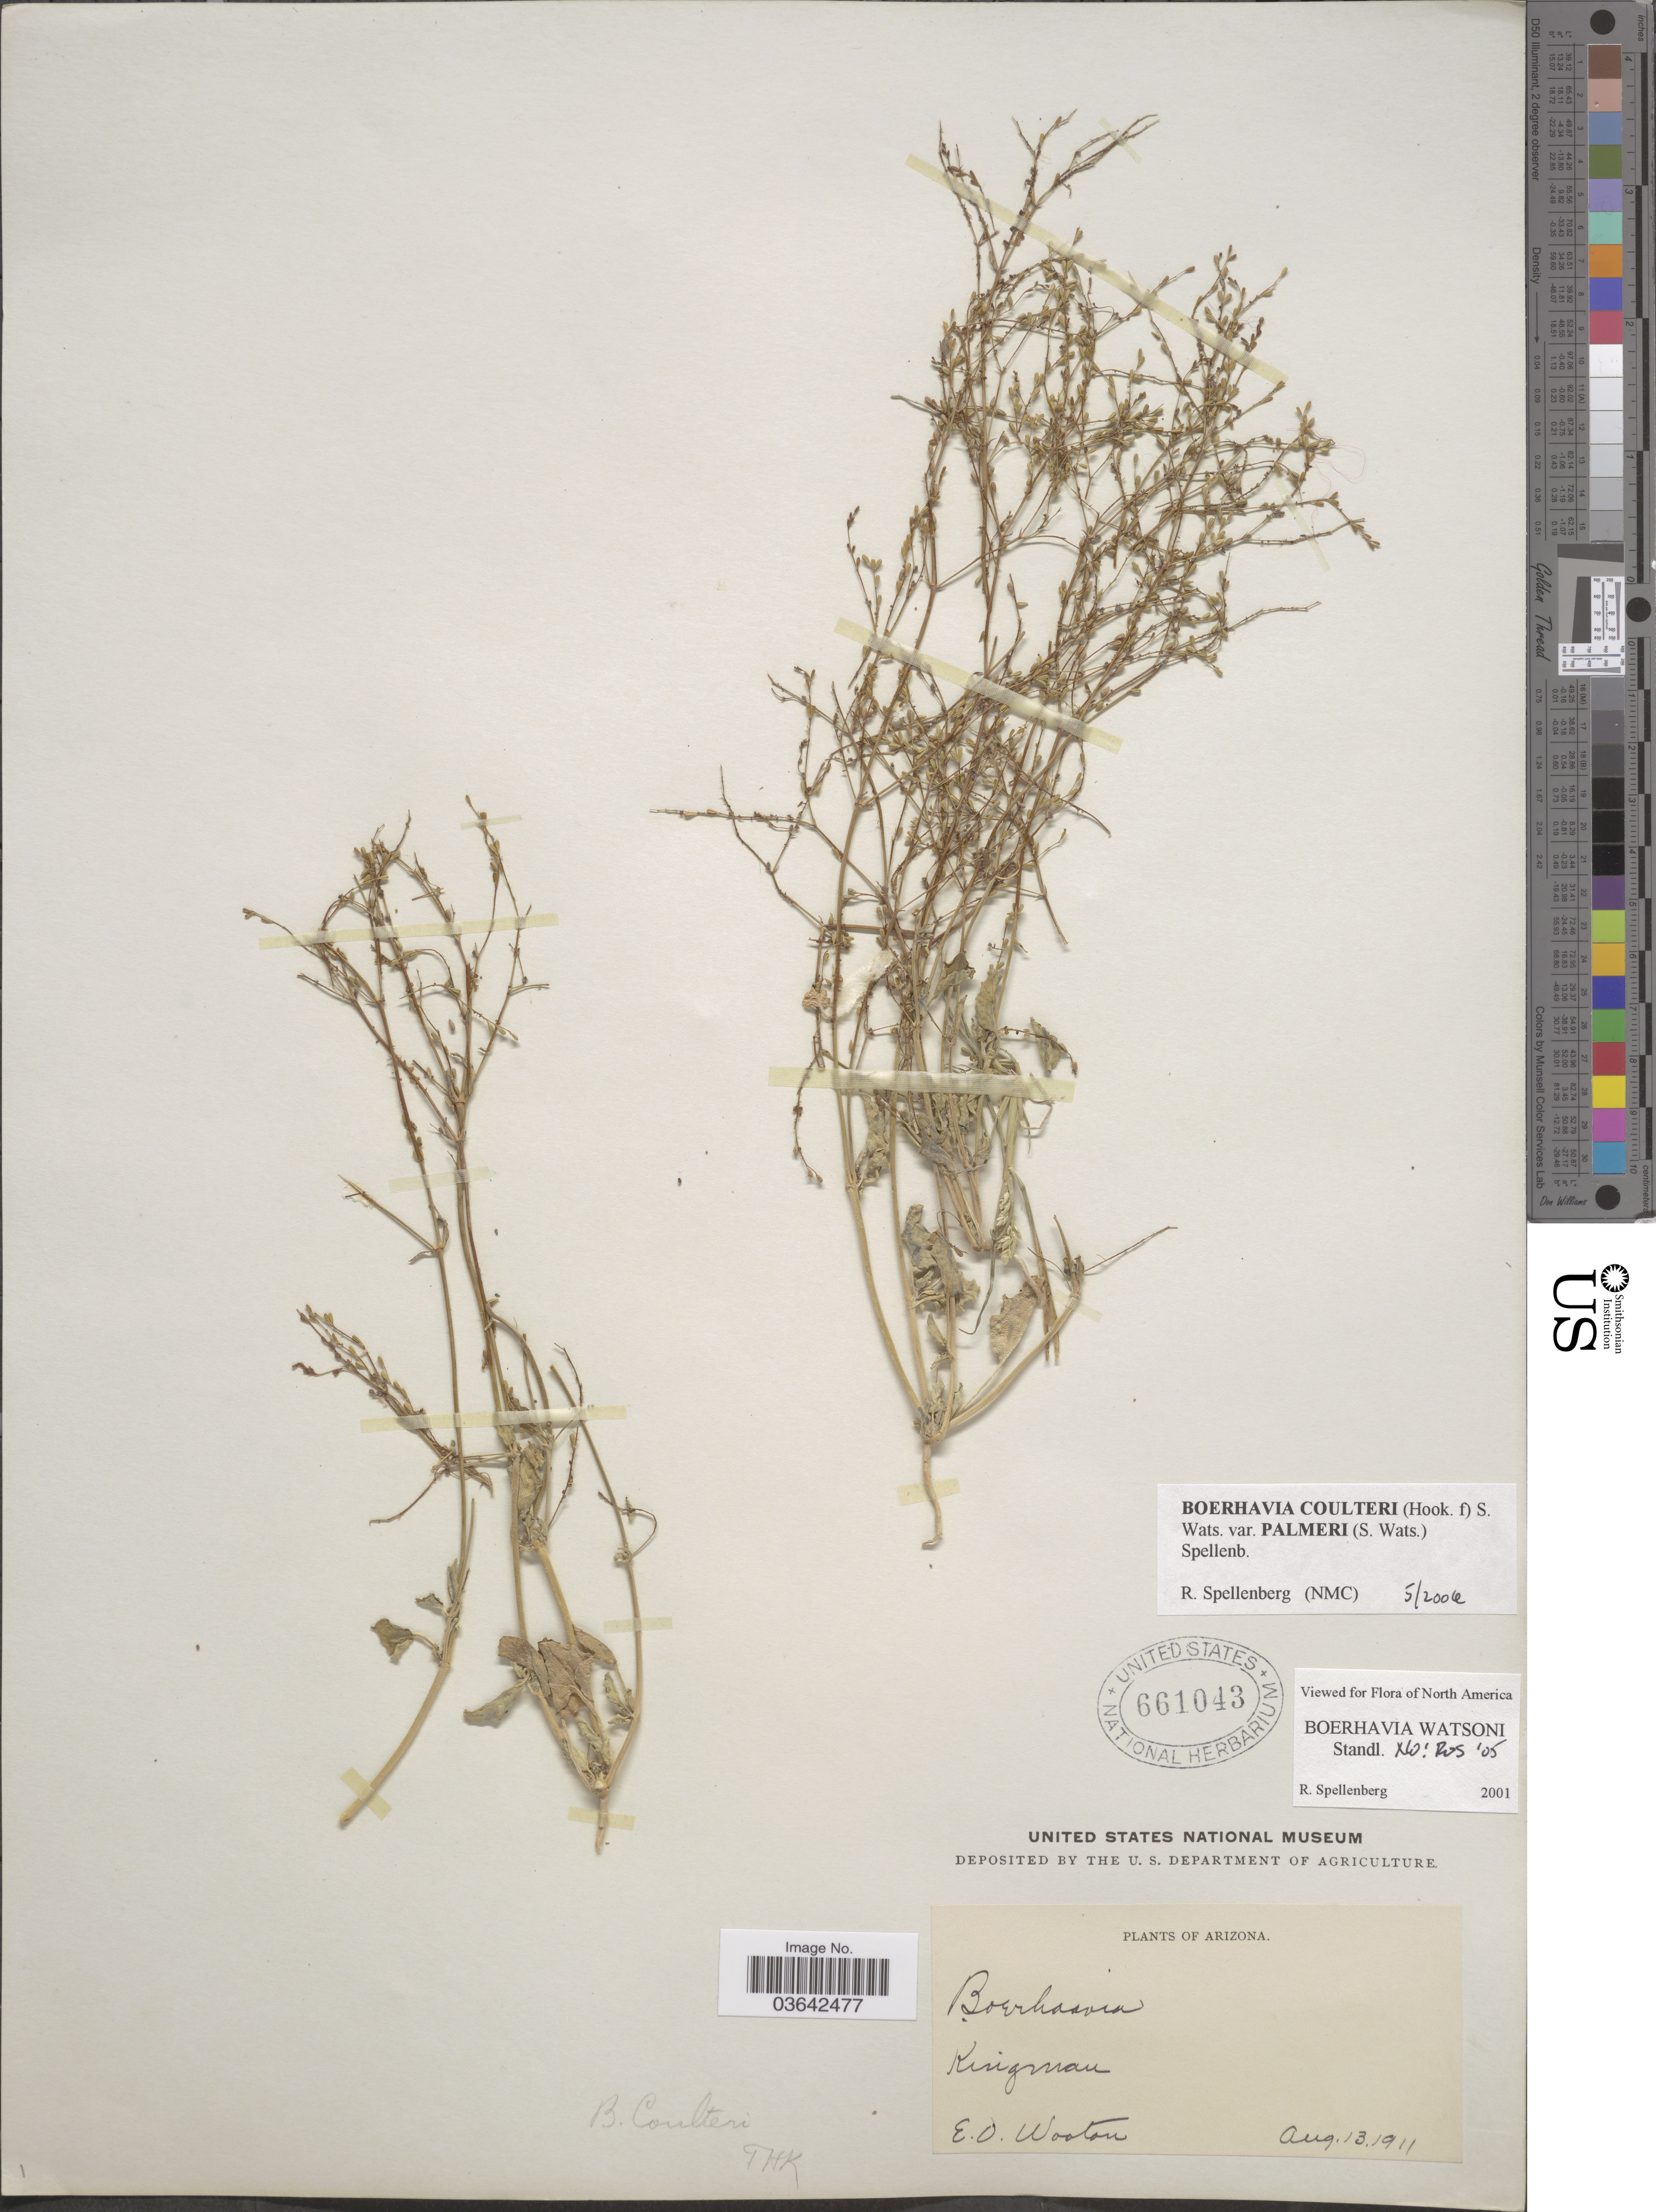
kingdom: Plantae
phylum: Tracheophyta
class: Magnoliopsida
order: Caryophyllales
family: Nyctaginaceae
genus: Boerhavia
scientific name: Boerhavia coulteri var. palmeri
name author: (S. Watson) Spellenb.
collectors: E. O. Wooton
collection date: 1911-08-13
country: United States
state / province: Arizona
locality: Kingman.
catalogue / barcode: US 661043